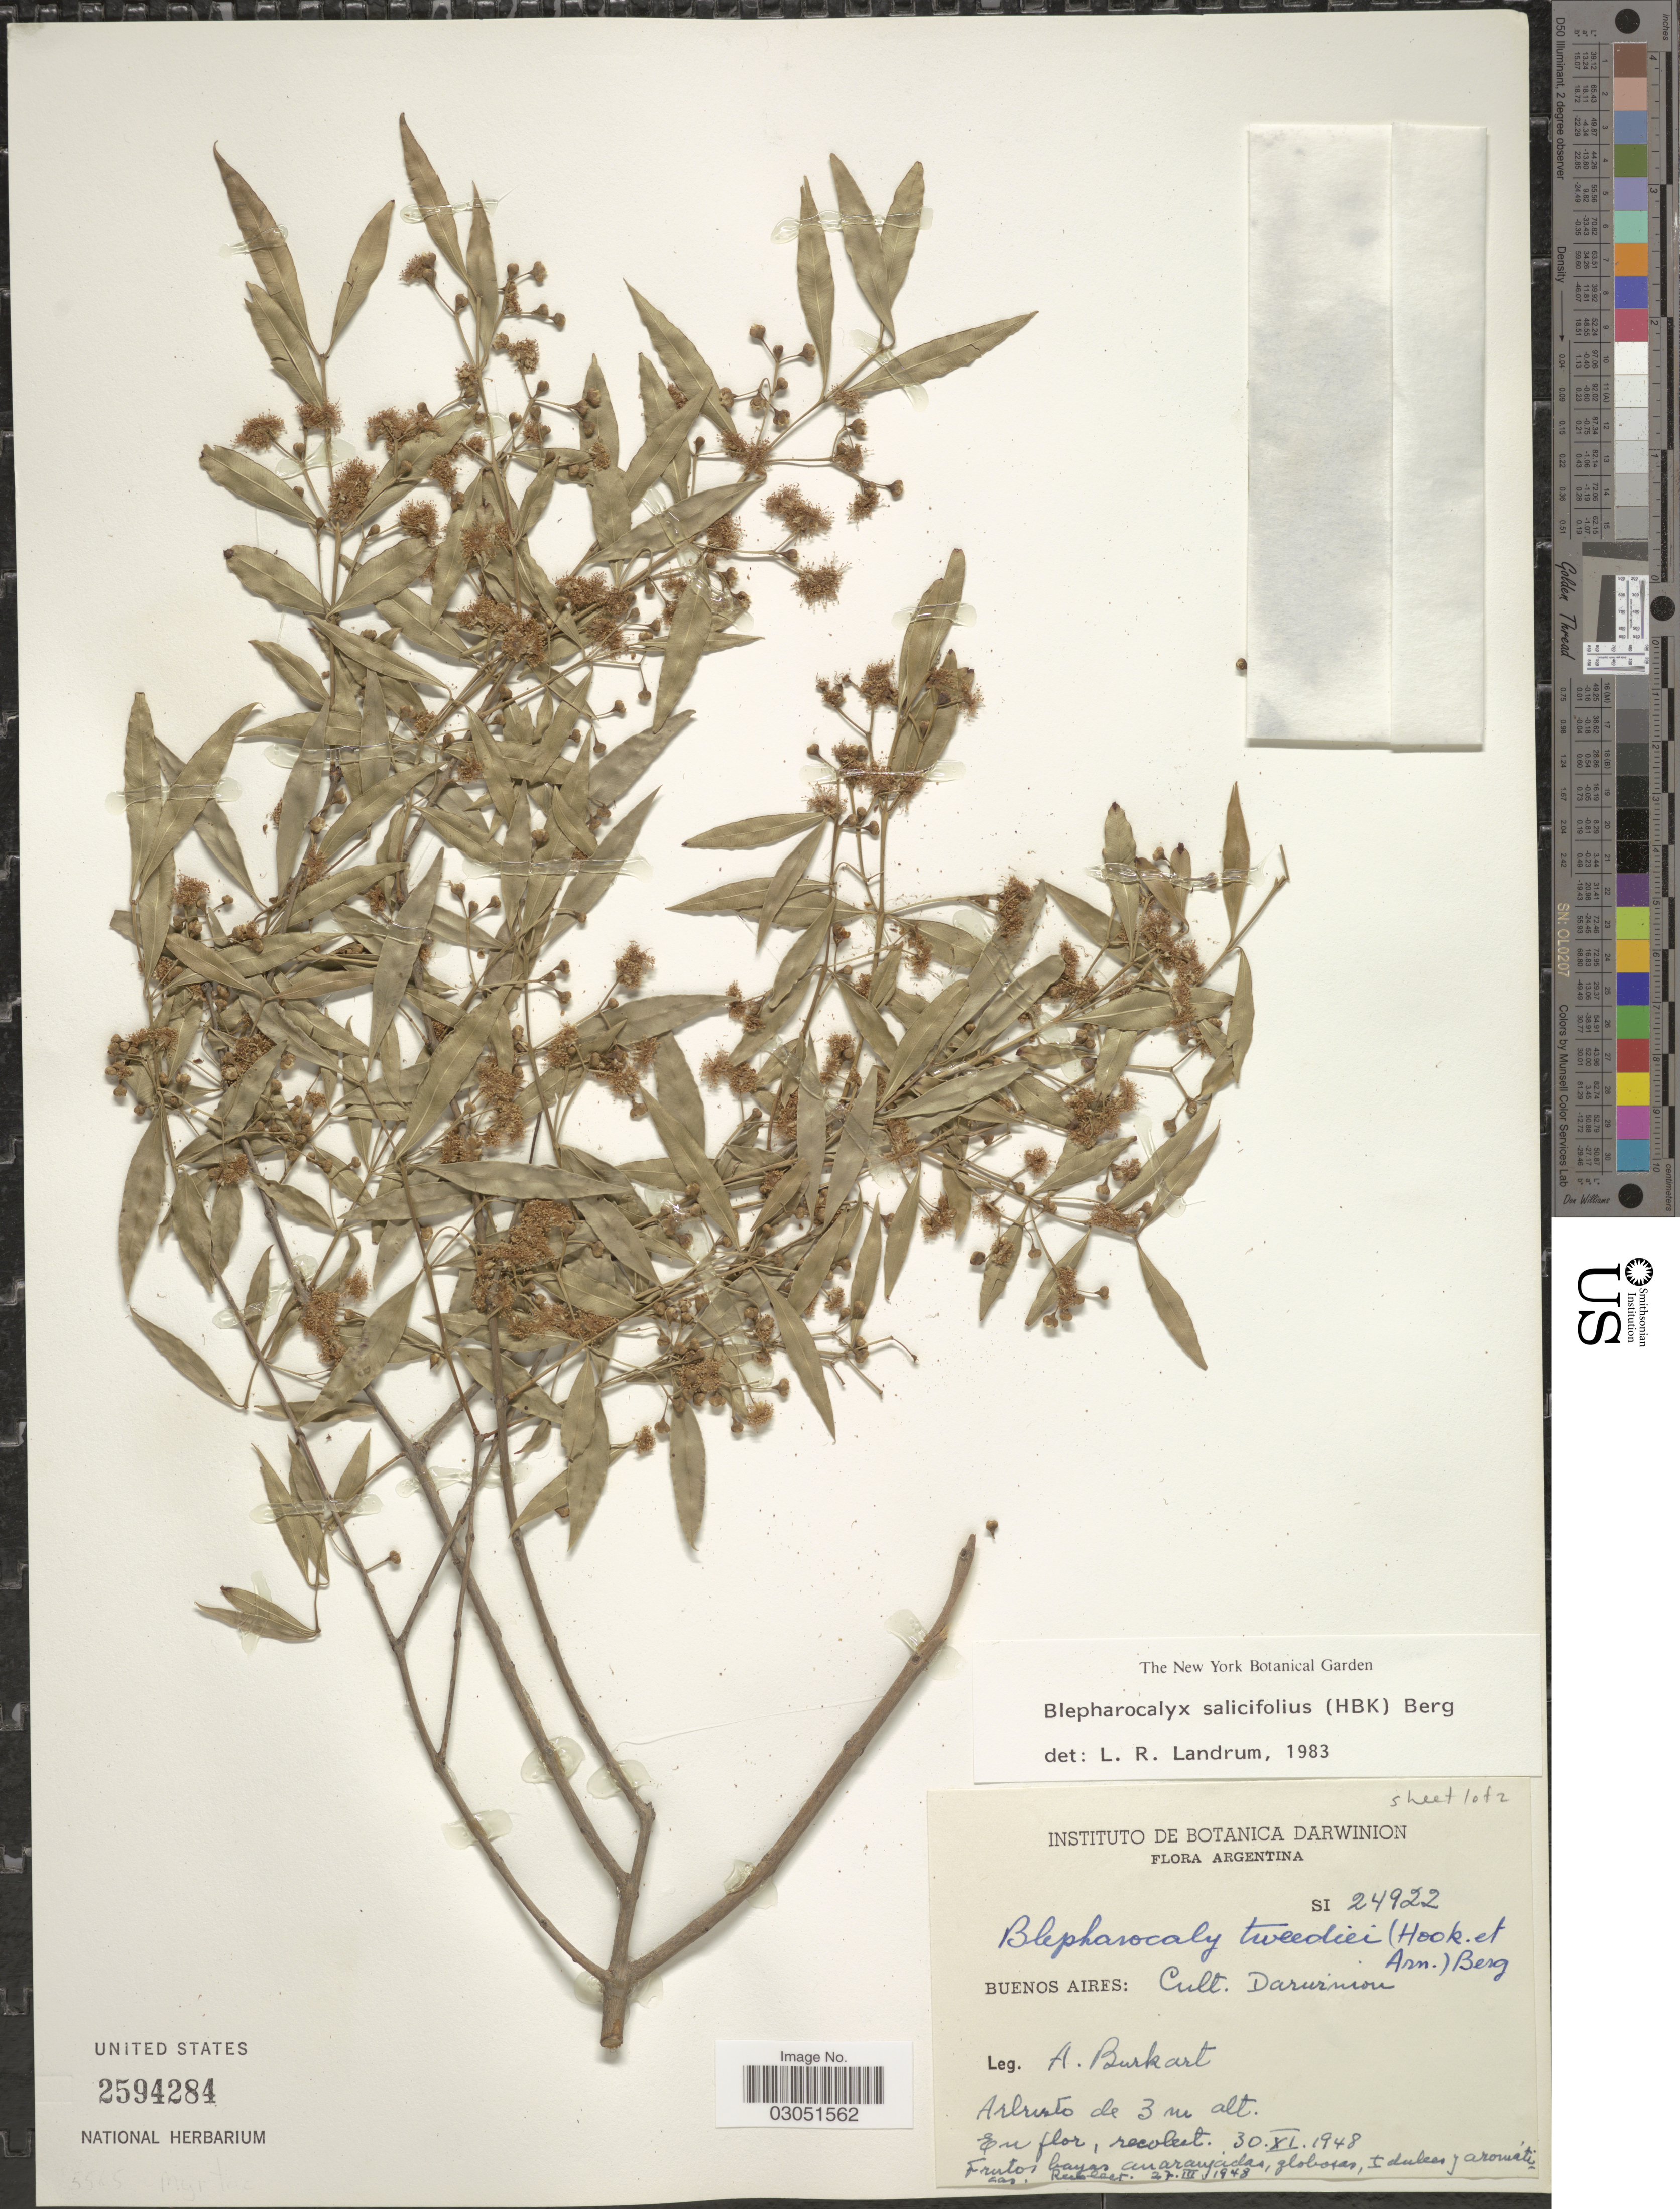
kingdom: Plantae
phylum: Tracheophyta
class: Magnoliopsida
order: Myrtales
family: Myrtaceae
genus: Blepharocalyx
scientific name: Blepharocalyx salicifolius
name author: (Kunth) O. Berg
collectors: A. E. Burkart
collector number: SI24922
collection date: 1948-11-30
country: Argentina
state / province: Buenos Aires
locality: Cult. Darurinion.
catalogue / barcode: US 2594284